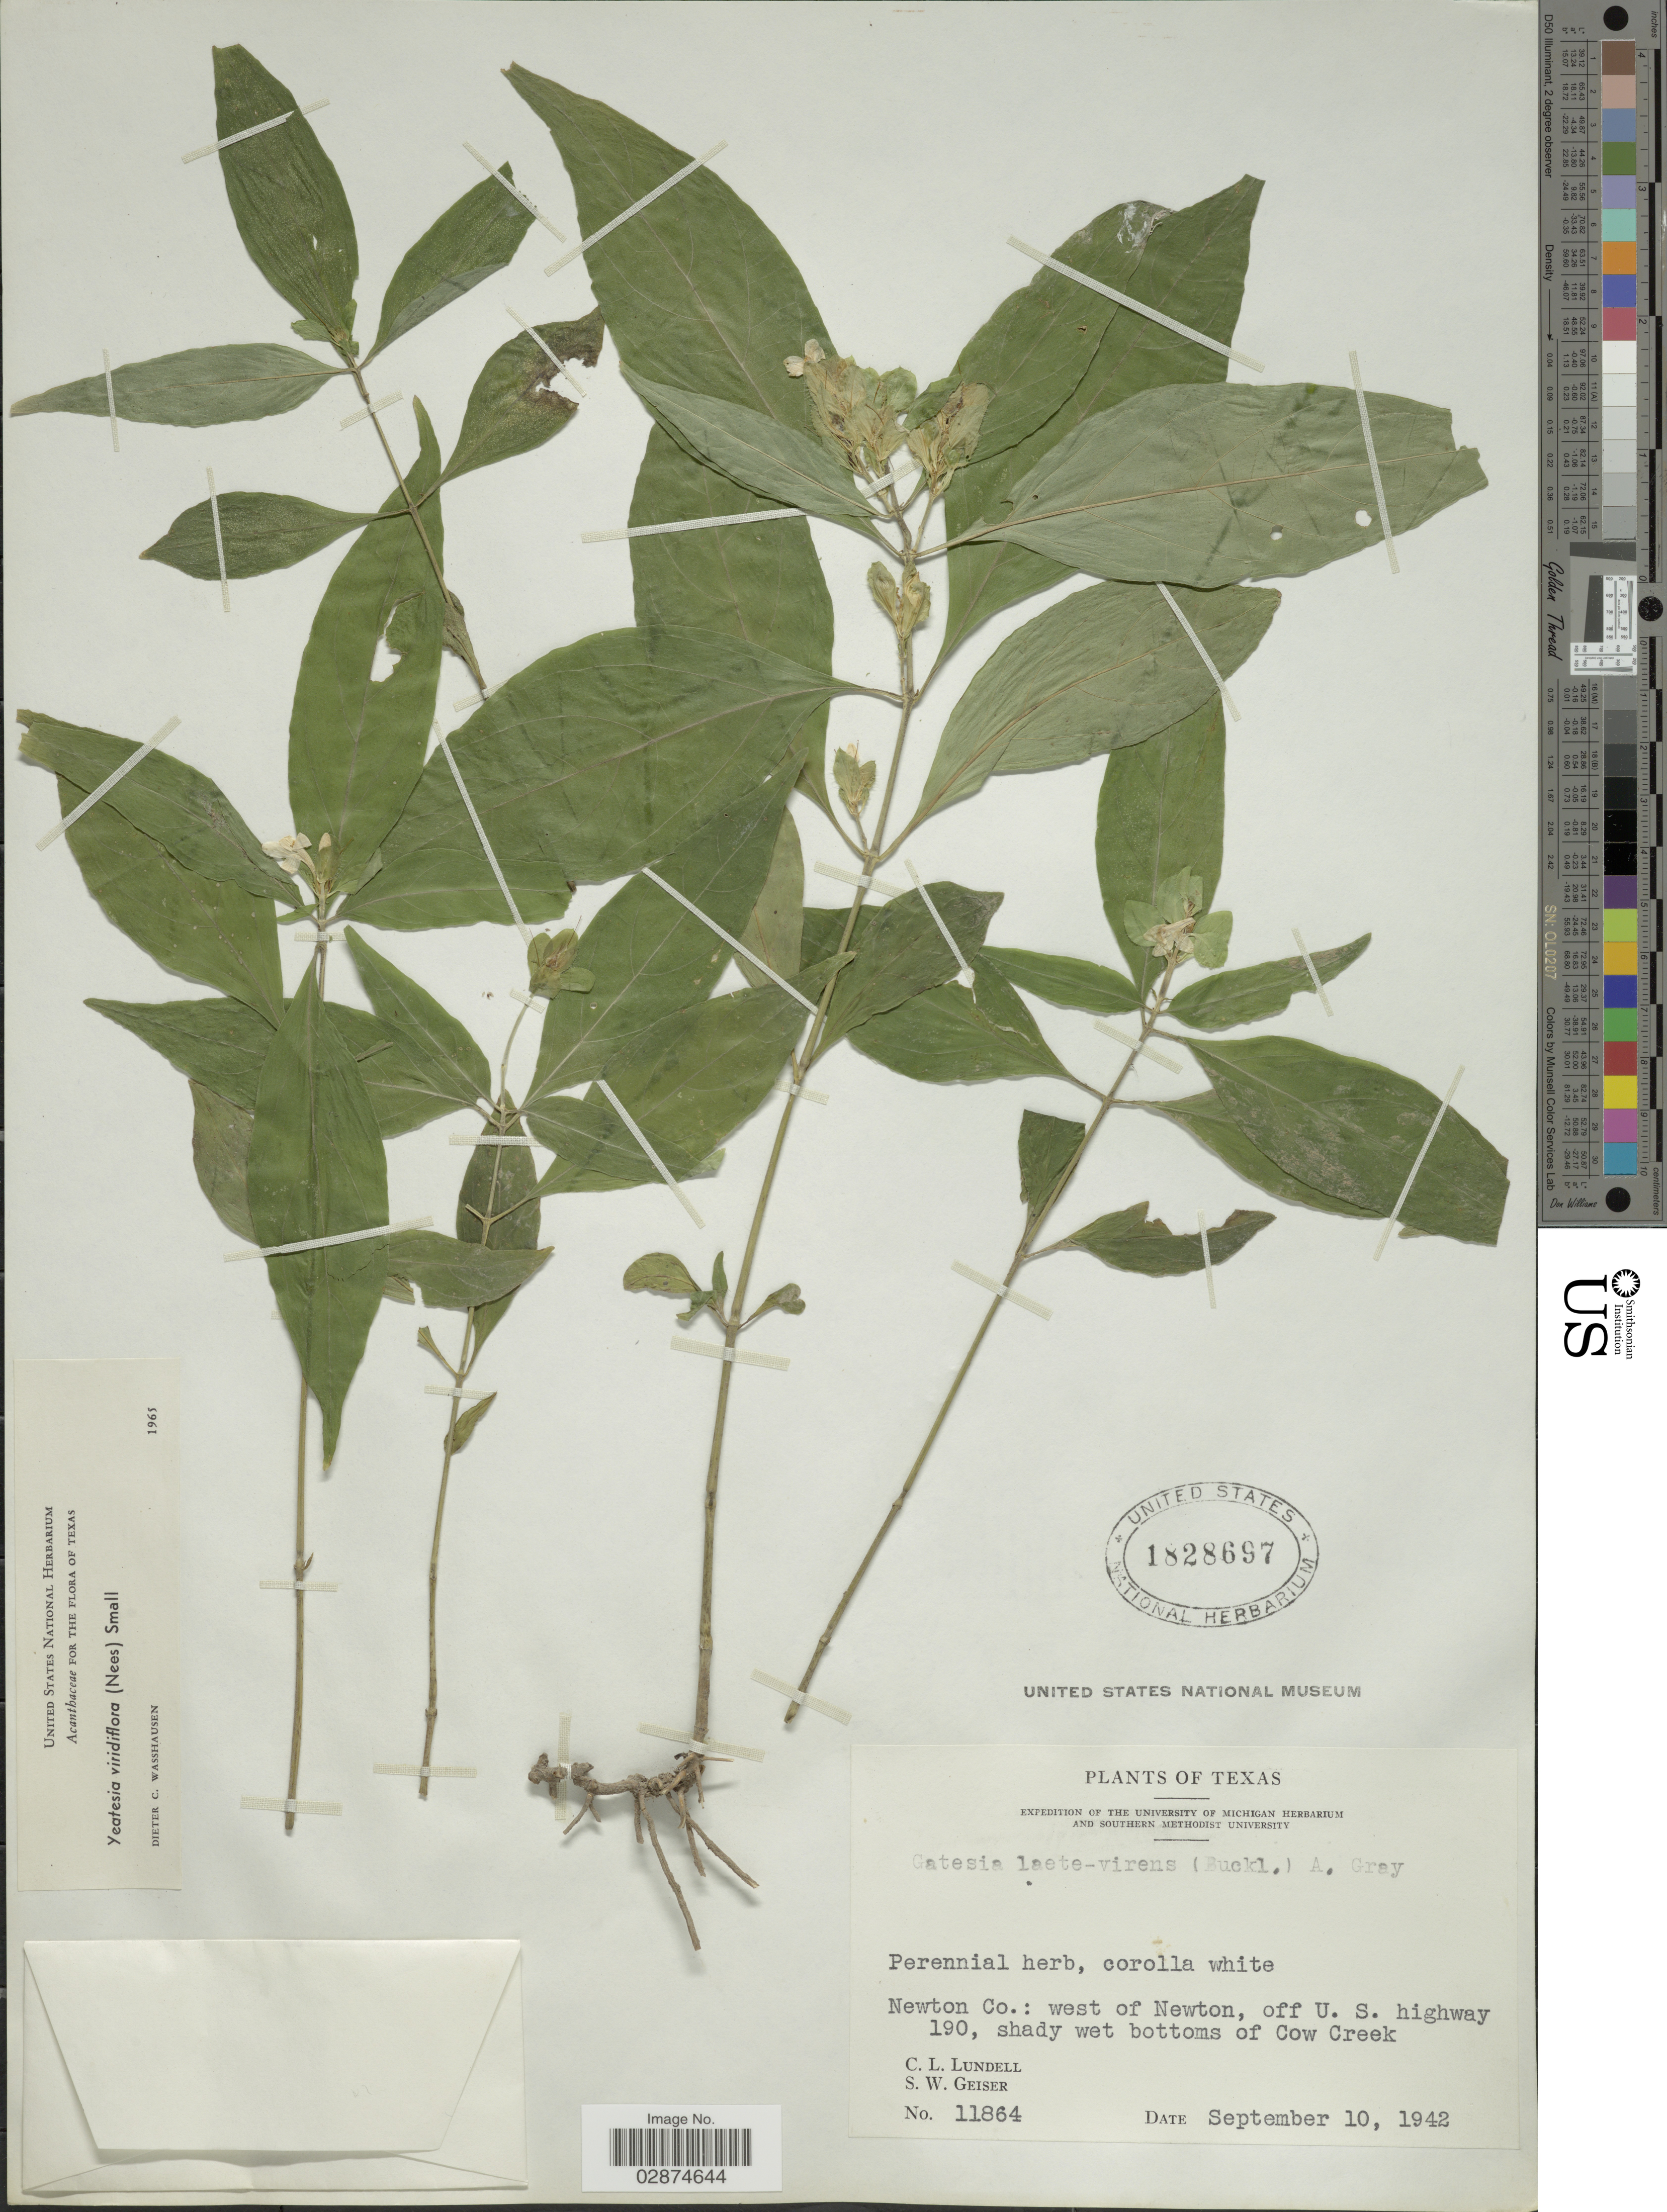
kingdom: Plantae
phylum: Tracheophyta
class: Magnoliopsida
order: Lamiales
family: Acanthaceae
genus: Yeatesia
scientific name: Yeatesia viridiflora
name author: (Nees) Small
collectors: C. L. Lundell & S. Geiser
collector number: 11864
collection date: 1942-09-10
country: United States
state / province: Texas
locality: Newton Co.: west of Newton, off U.S. highway 190, shady wet bottoms of Cow Creek.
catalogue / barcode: US 1828697